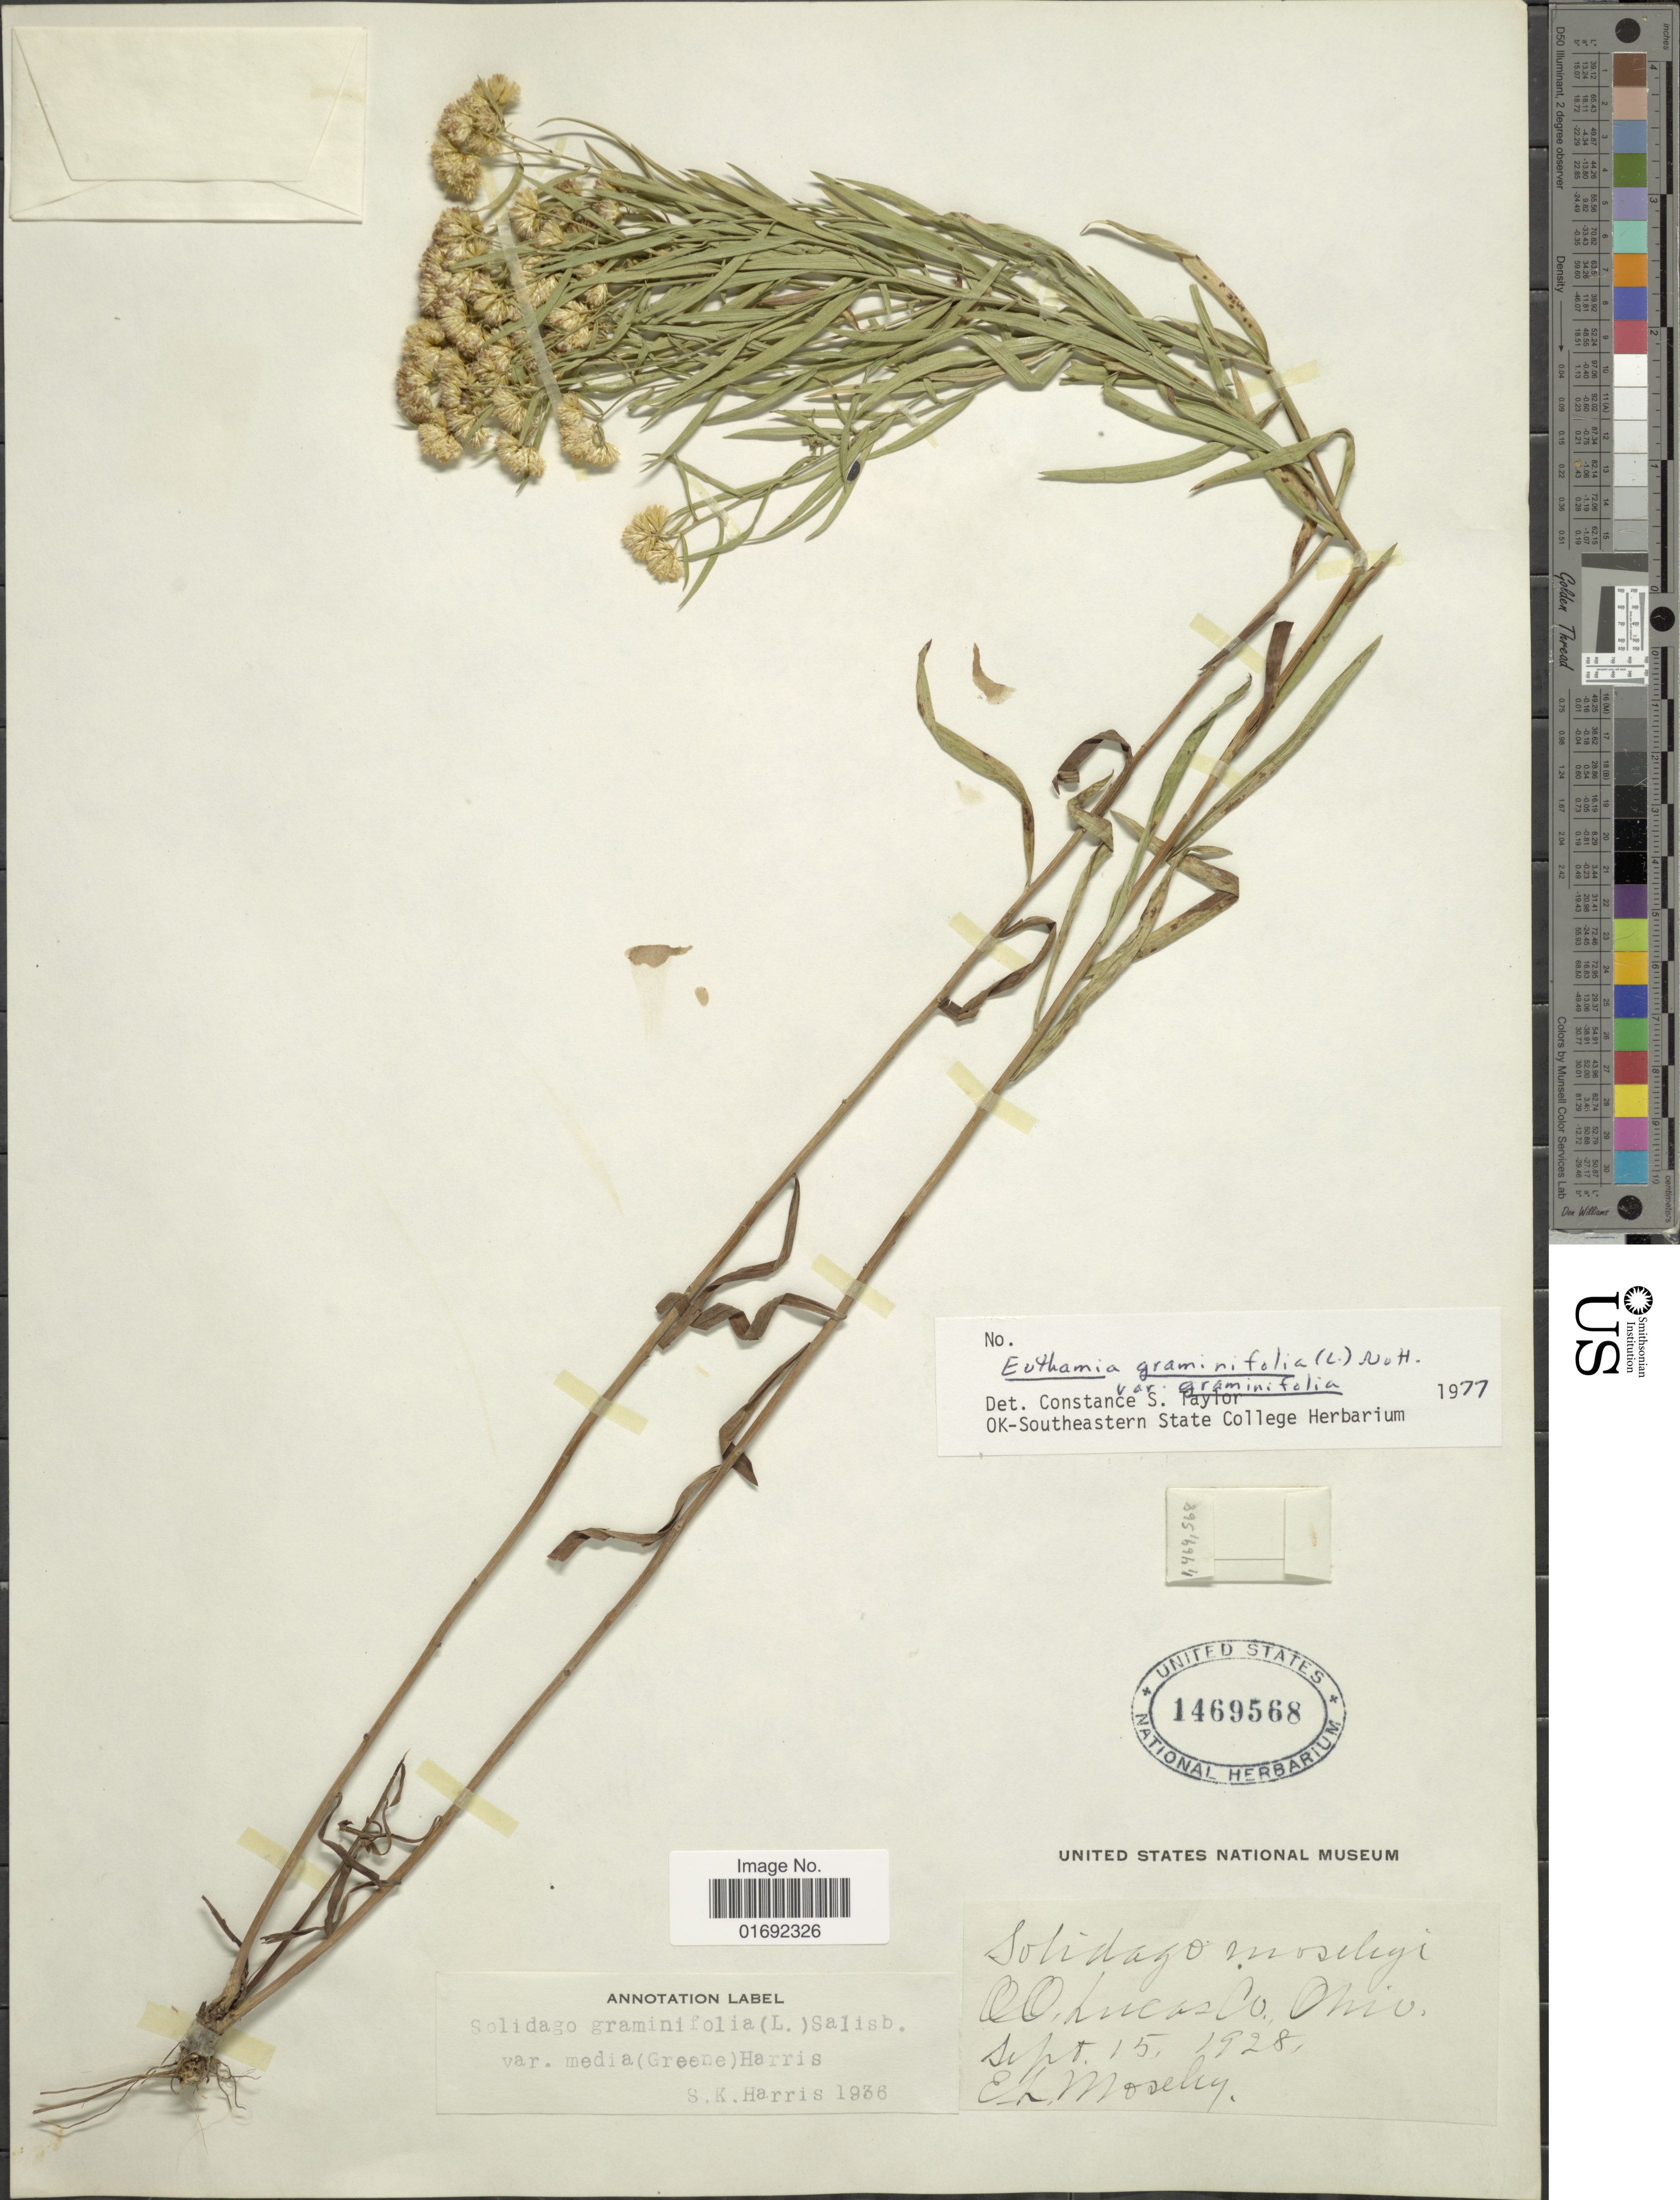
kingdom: Plantae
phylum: Tracheophyta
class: Magnoliopsida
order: Asterales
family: Asteraceae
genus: Euthamia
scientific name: Euthamia graminifolia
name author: (L.) Nutt.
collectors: E. Moseley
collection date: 1928-09-15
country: United States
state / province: Ohio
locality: Lucas Co.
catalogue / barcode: US 1469568